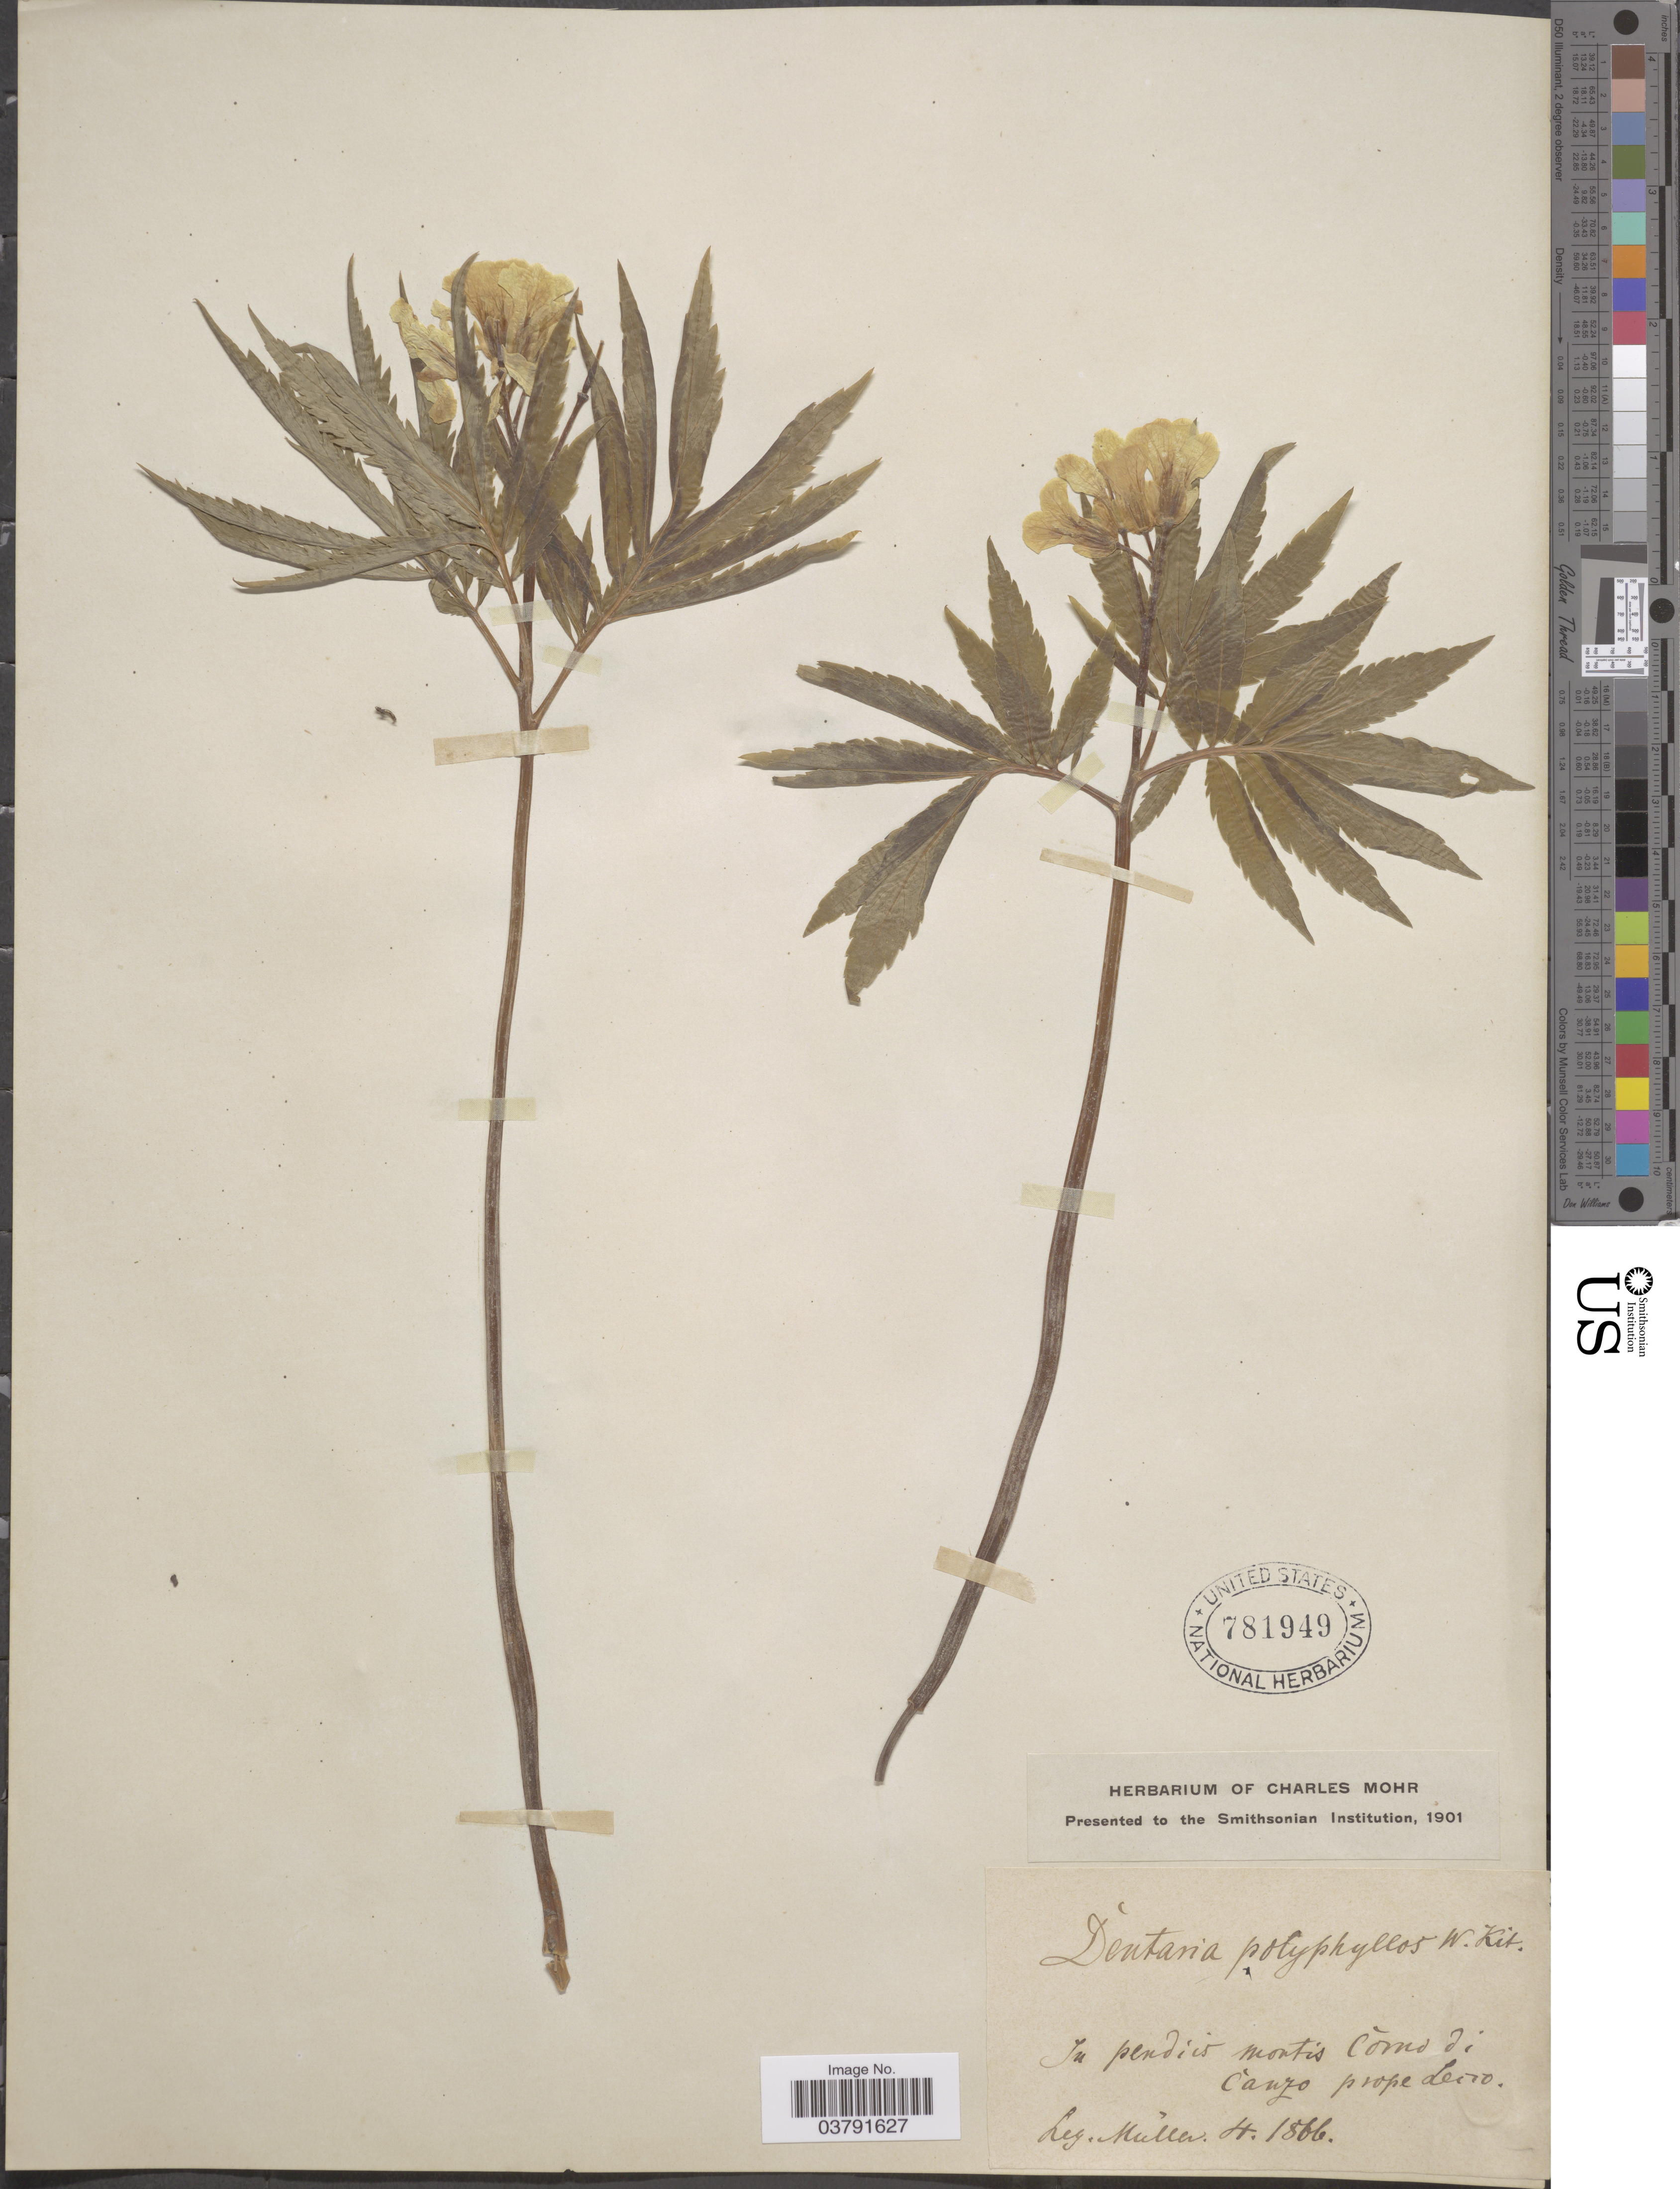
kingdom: Plantae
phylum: Tracheophyta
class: Magnoliopsida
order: Brassicales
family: Brassicaceae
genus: Dentaria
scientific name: Dentaria polyphylla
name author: Waldst. & Kit.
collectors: -- Müller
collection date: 1866-04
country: Italy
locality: In pendiis montis Corno di Canzo prope Lecco.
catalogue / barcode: US 781949